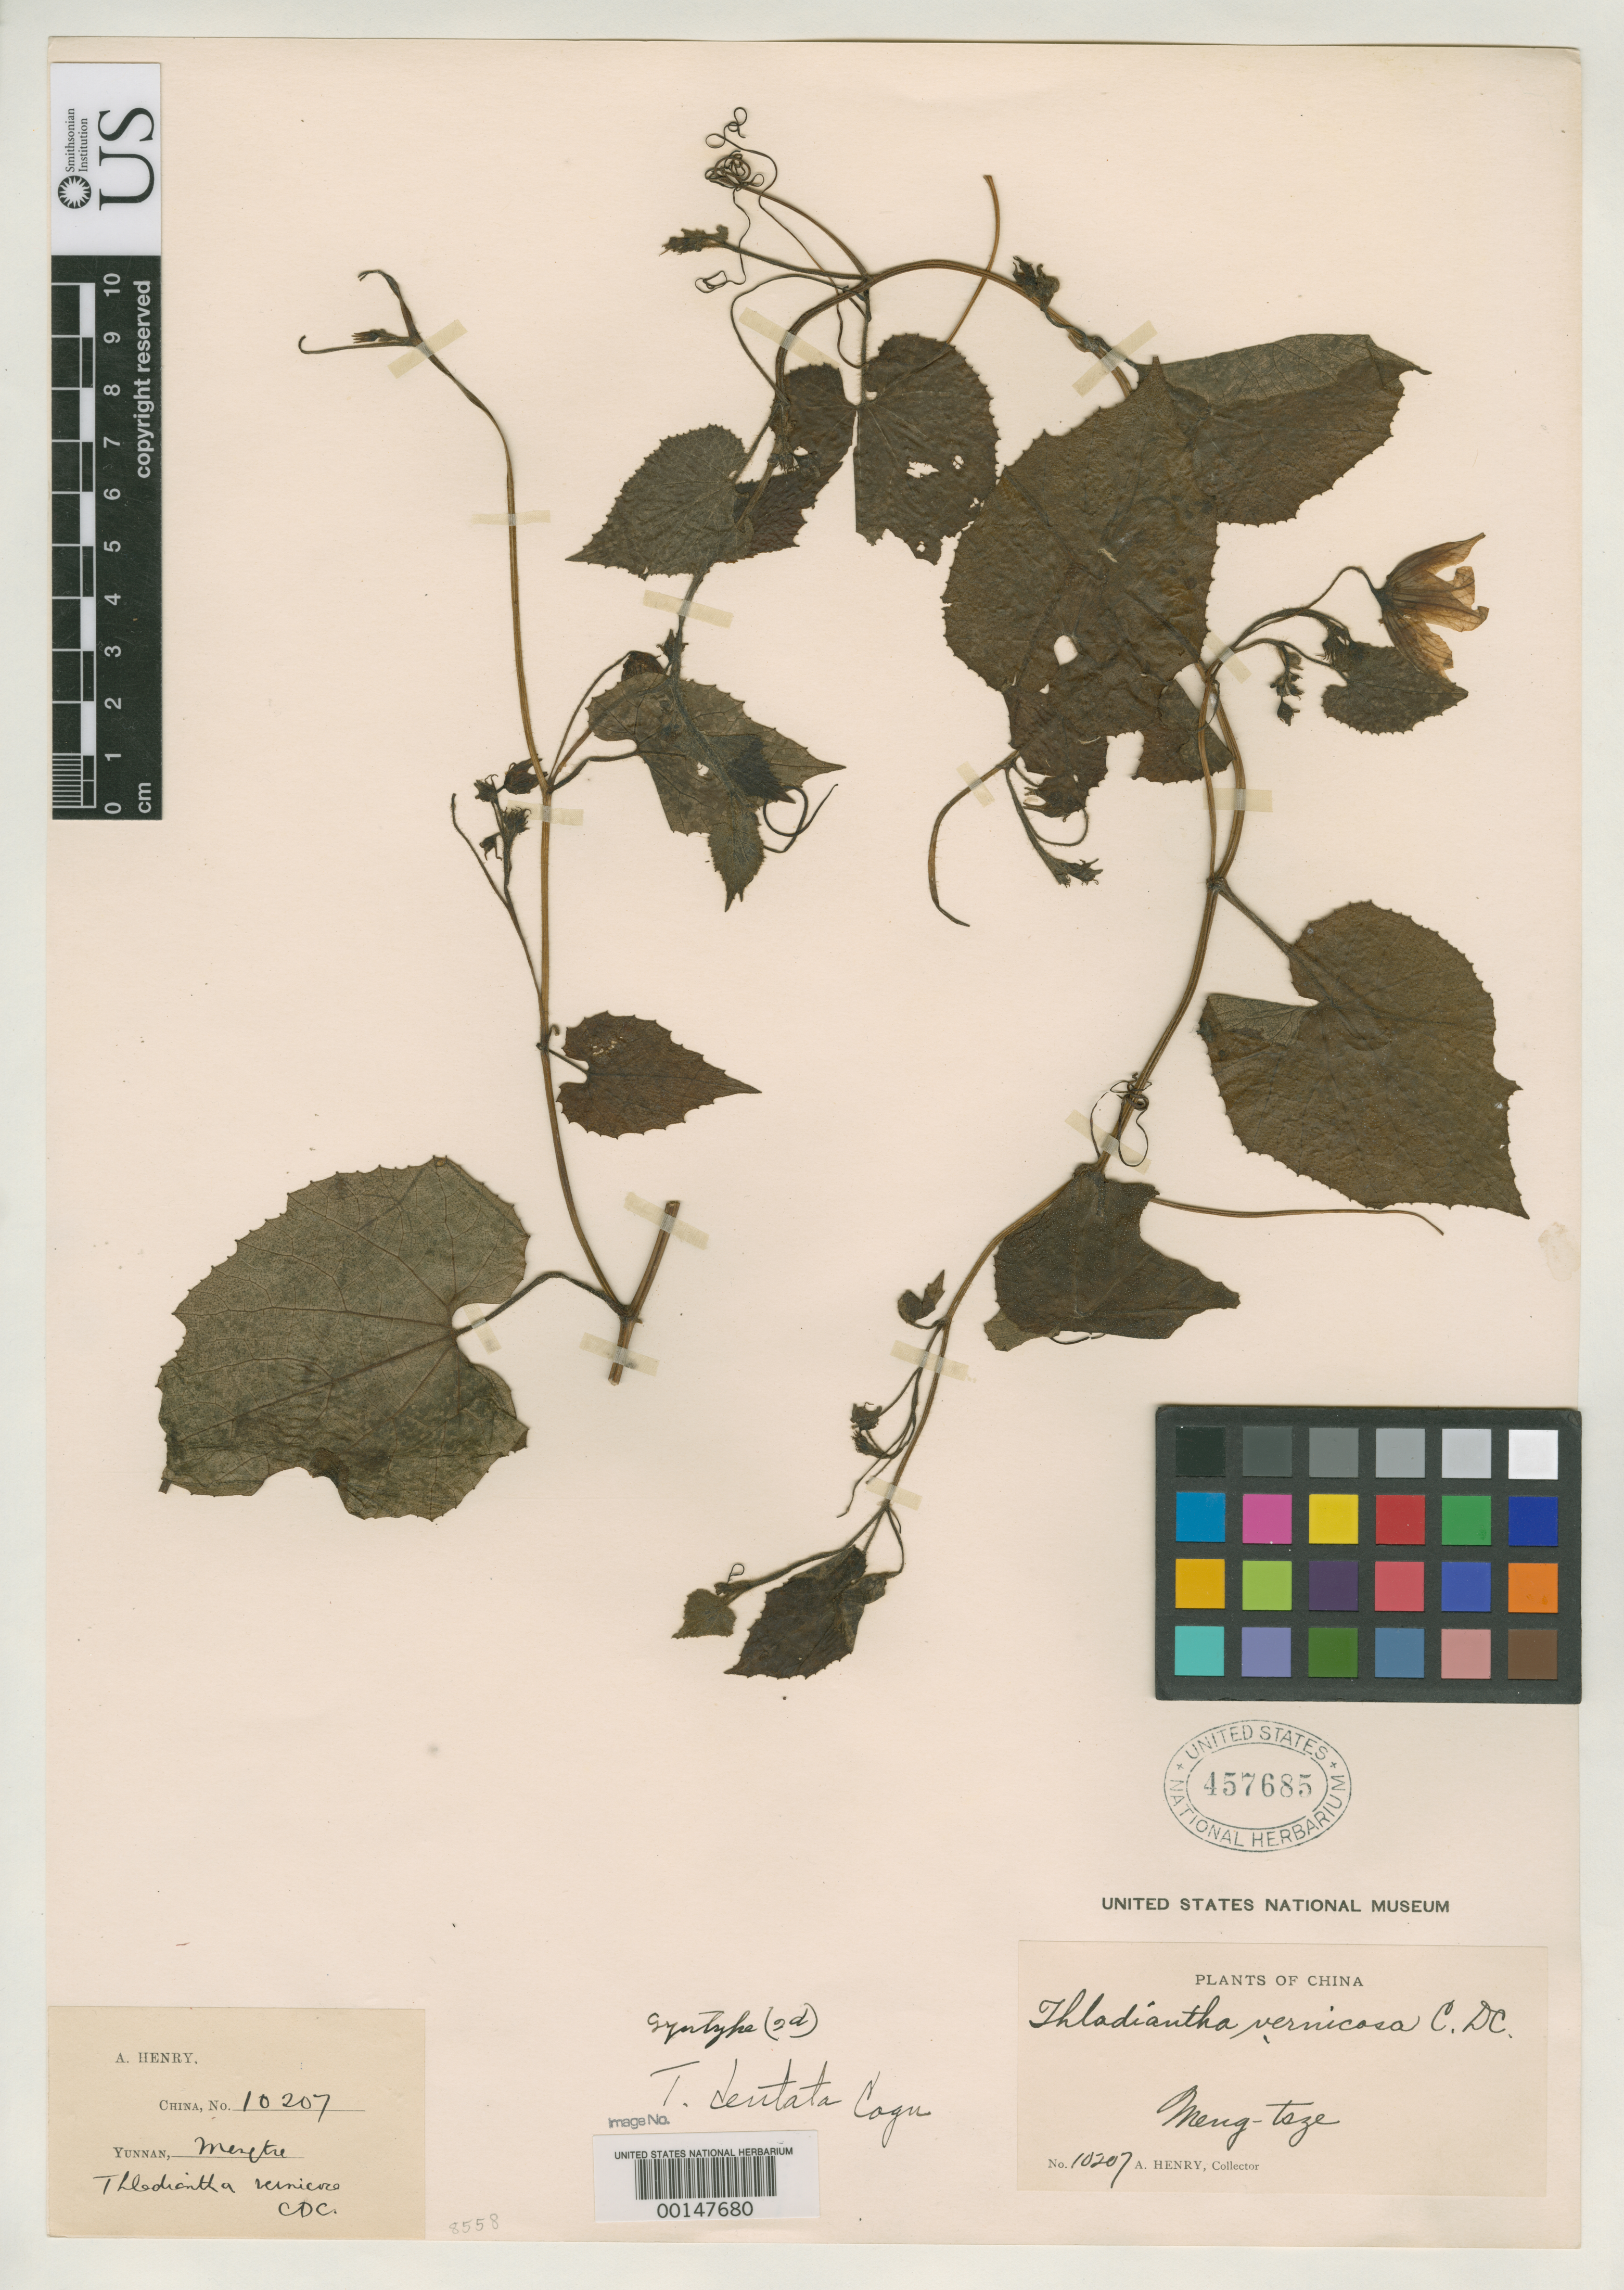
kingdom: Plantae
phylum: Tracheophyta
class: Magnoliopsida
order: Cucurbitales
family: Cucurbitaceae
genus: Thladiantha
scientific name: Thladiantha dentata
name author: Cogn. in Engl.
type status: Isosyntype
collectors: A. Henry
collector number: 10207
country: China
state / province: Yunnan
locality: Meng-tze.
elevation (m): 2300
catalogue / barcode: US 457685